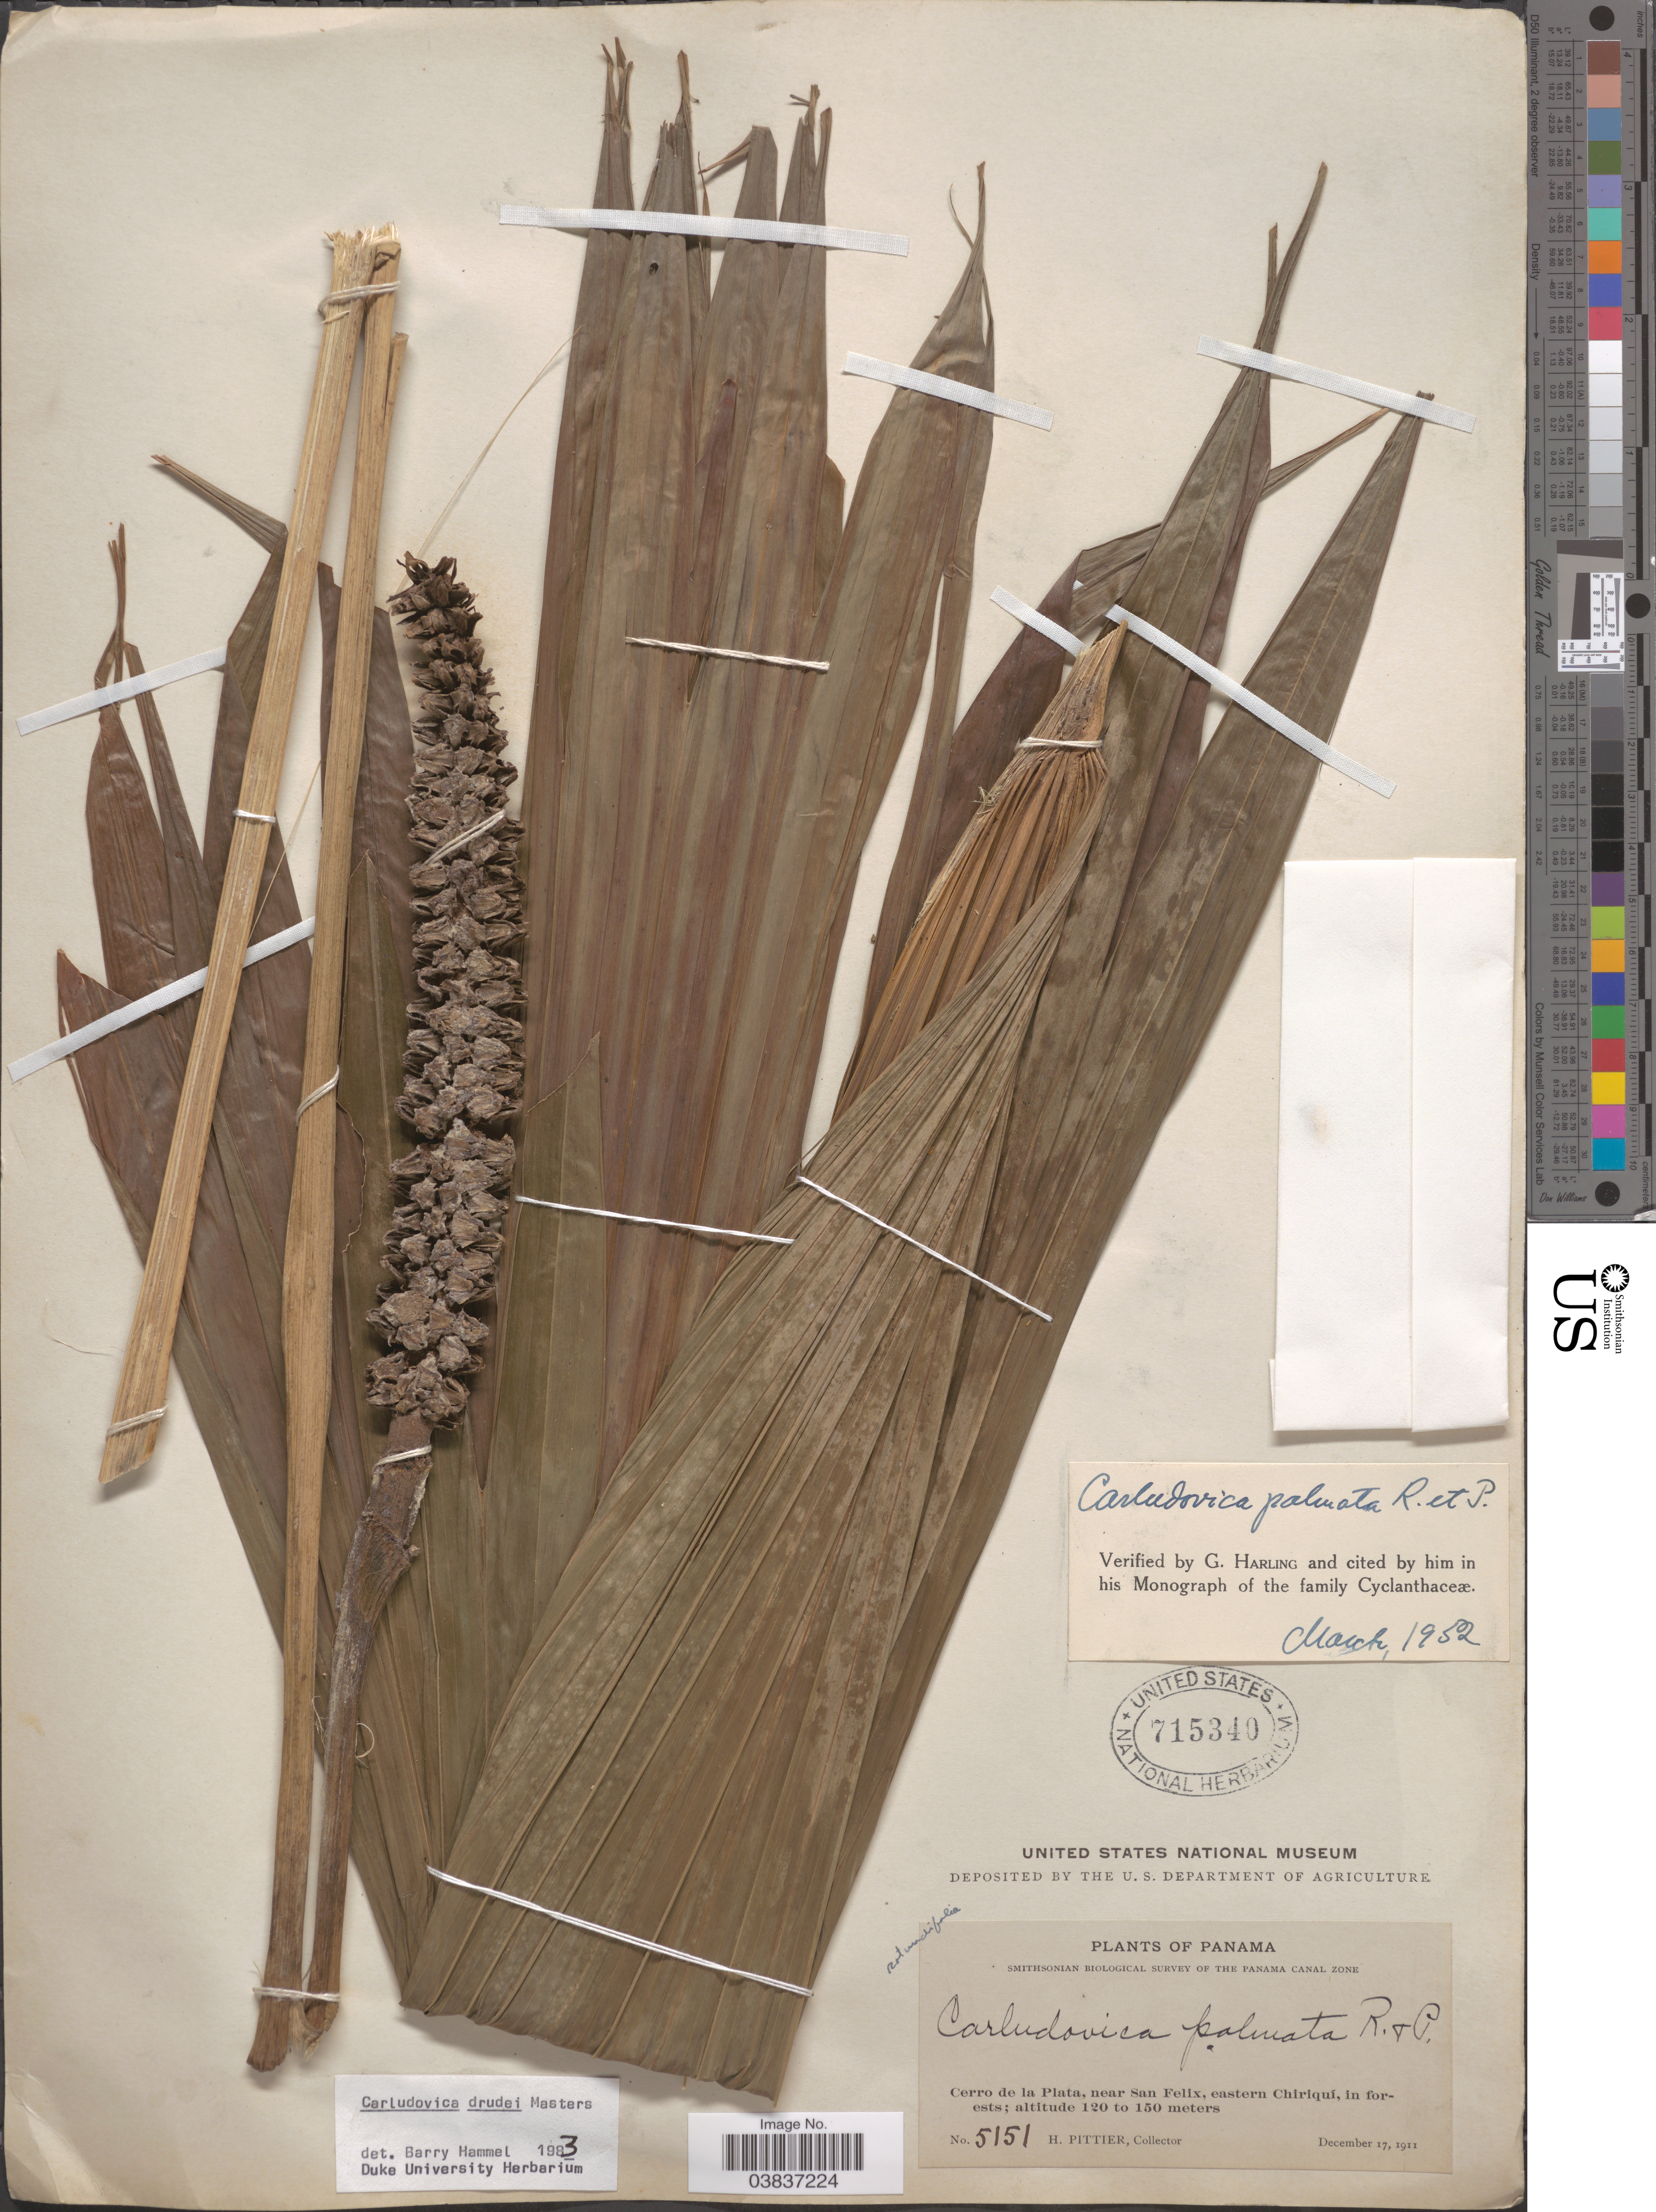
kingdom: Plantae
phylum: Tracheophyta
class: Liliopsida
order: Pandanales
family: Cyclanthaceae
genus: Carludovica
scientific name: Carludovica drudei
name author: Mast.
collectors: H. F. Pittier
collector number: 5151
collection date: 1911-12-17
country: Panama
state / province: Chiriqui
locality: Cerro de la Plata, near San Felix, eastern Chiriquí.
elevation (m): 120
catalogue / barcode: US 715340